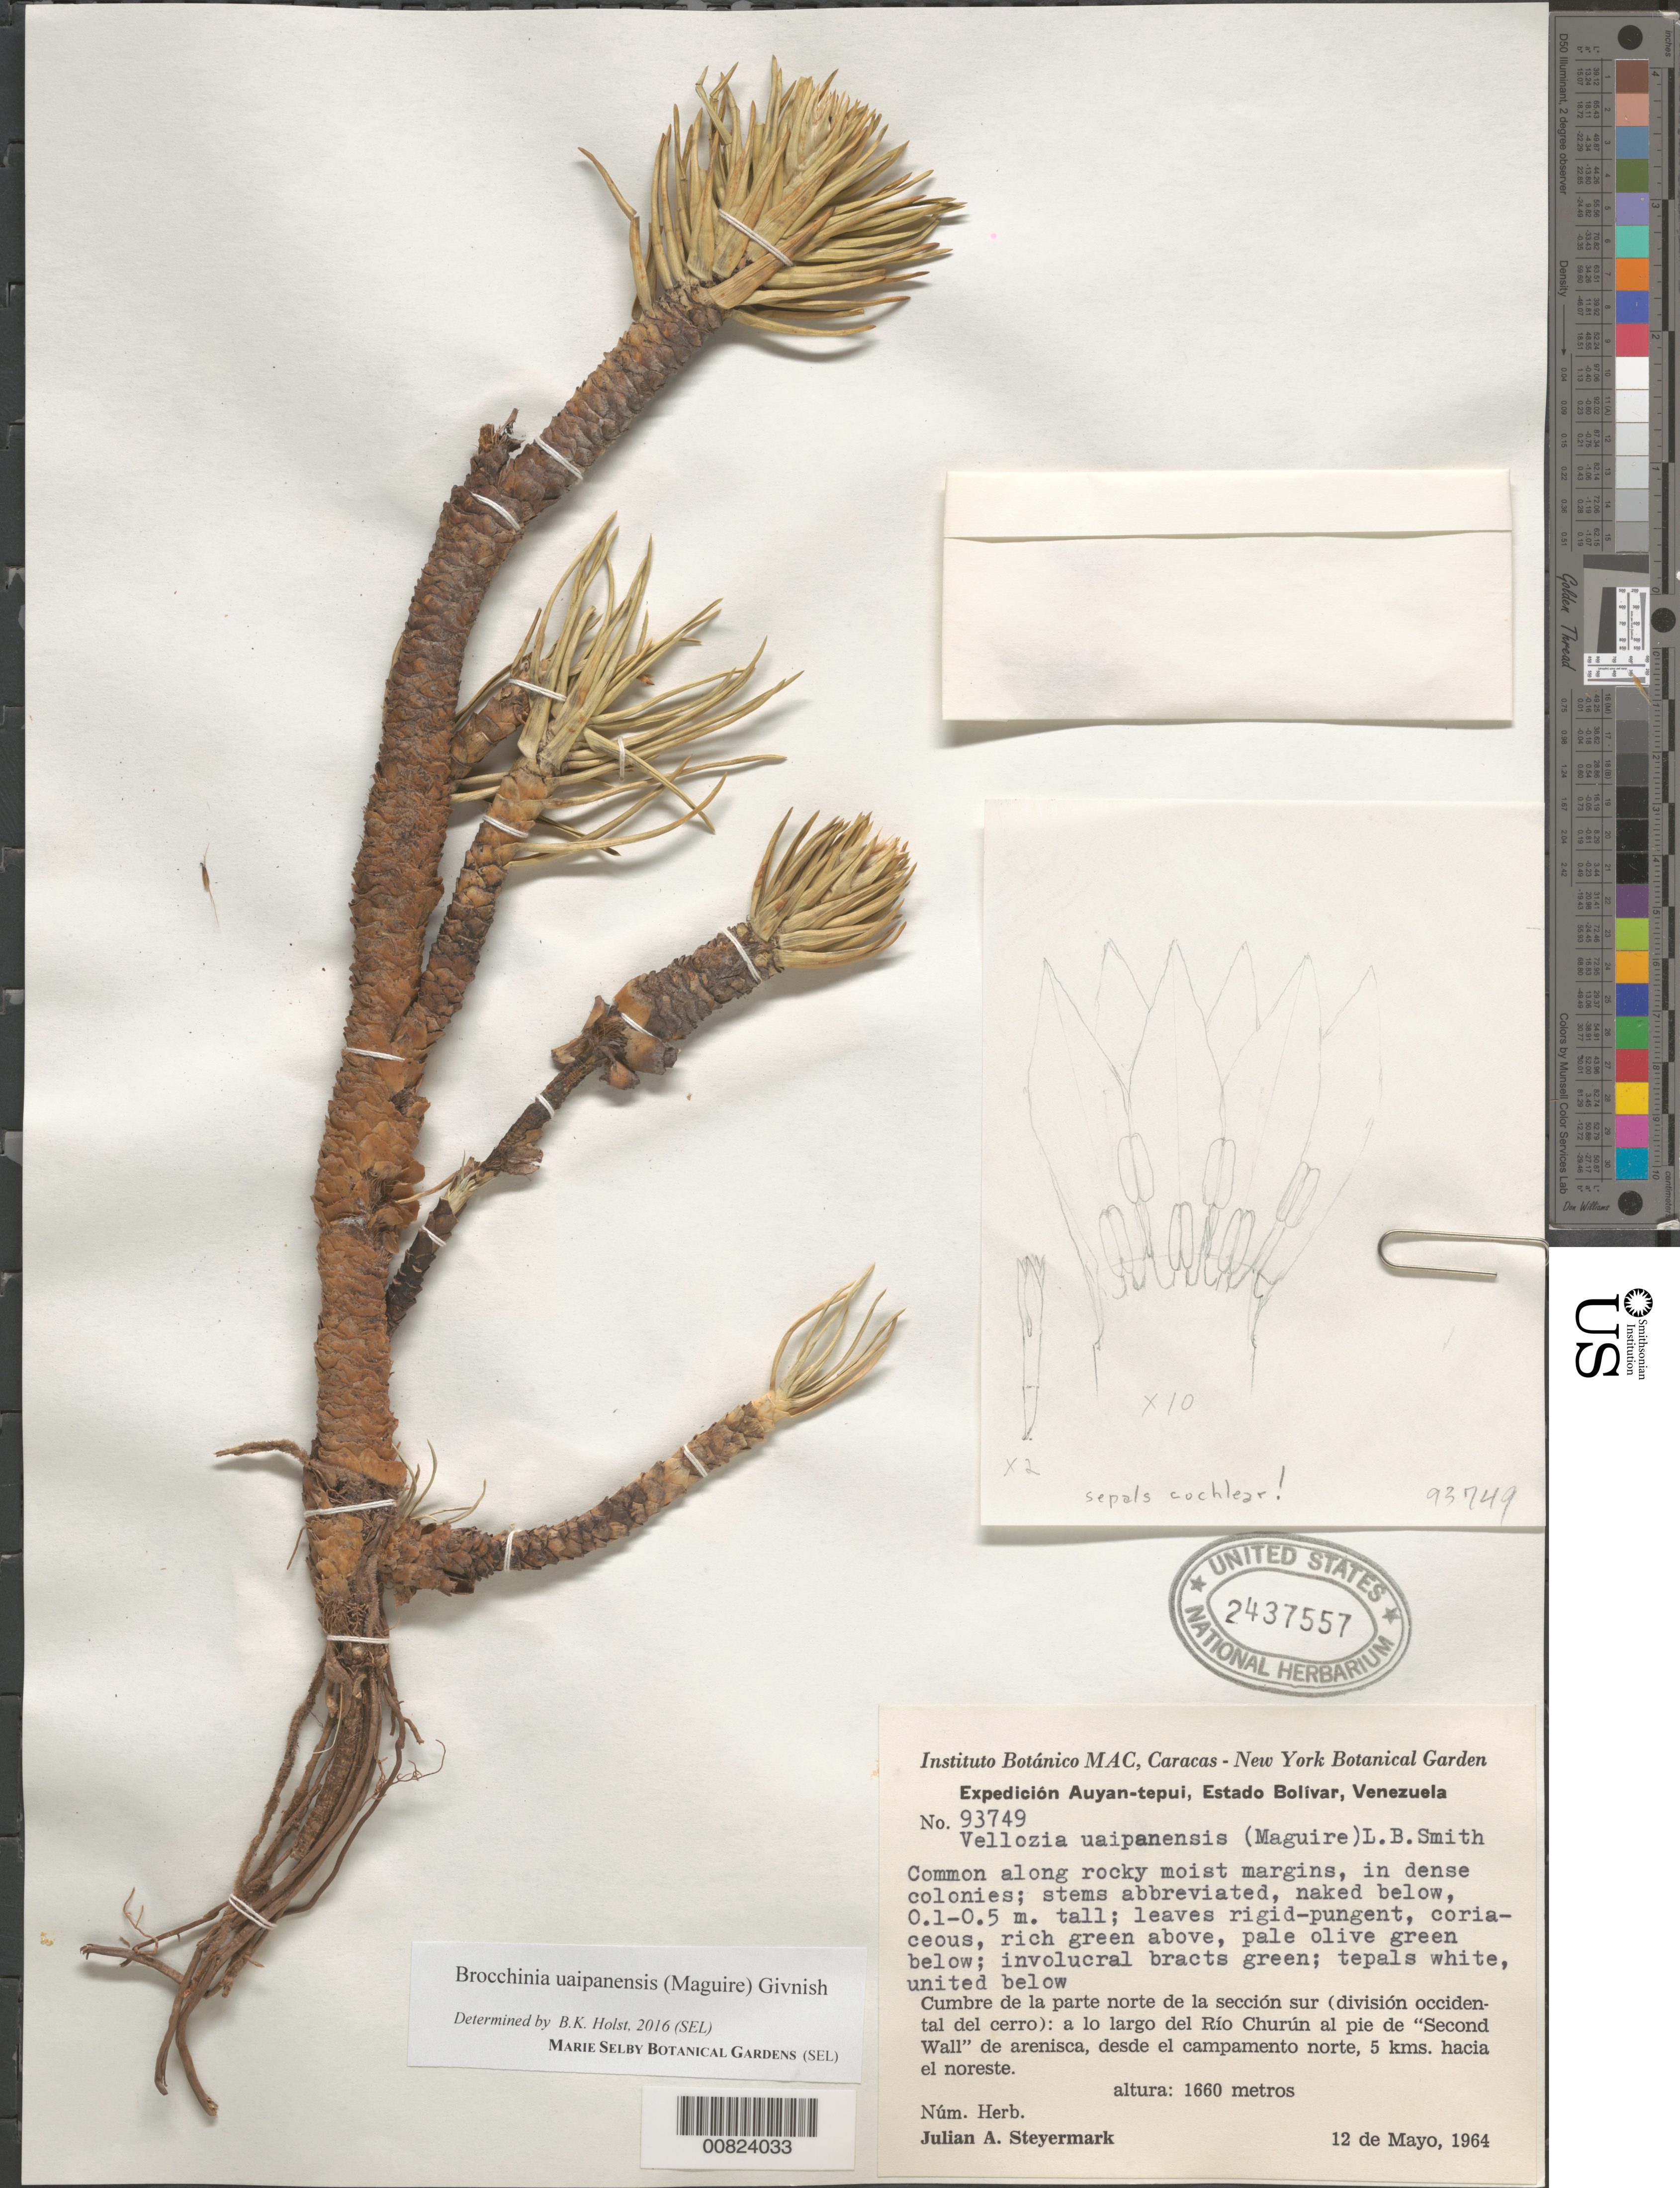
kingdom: Plantae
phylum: Tracheophyta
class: Liliopsida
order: Poales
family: Bromeliaceae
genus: Brocchinia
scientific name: Brocchinia uaipanensis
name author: (Maguire) Givnish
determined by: Holst, Bruce K.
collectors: J. Steyermark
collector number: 93749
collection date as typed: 12-May-64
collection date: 1964-05-12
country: Venezuela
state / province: Bolívar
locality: Auyan-tepuí, Río Churún, de la parte norte de la sección sur (división occidental del cerro); a lo largo del Río Churún al pie de "Second Wall" desde el campamento norte, 5 km hacia el noreste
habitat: Along rocky moist margins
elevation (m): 1660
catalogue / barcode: US 2437557